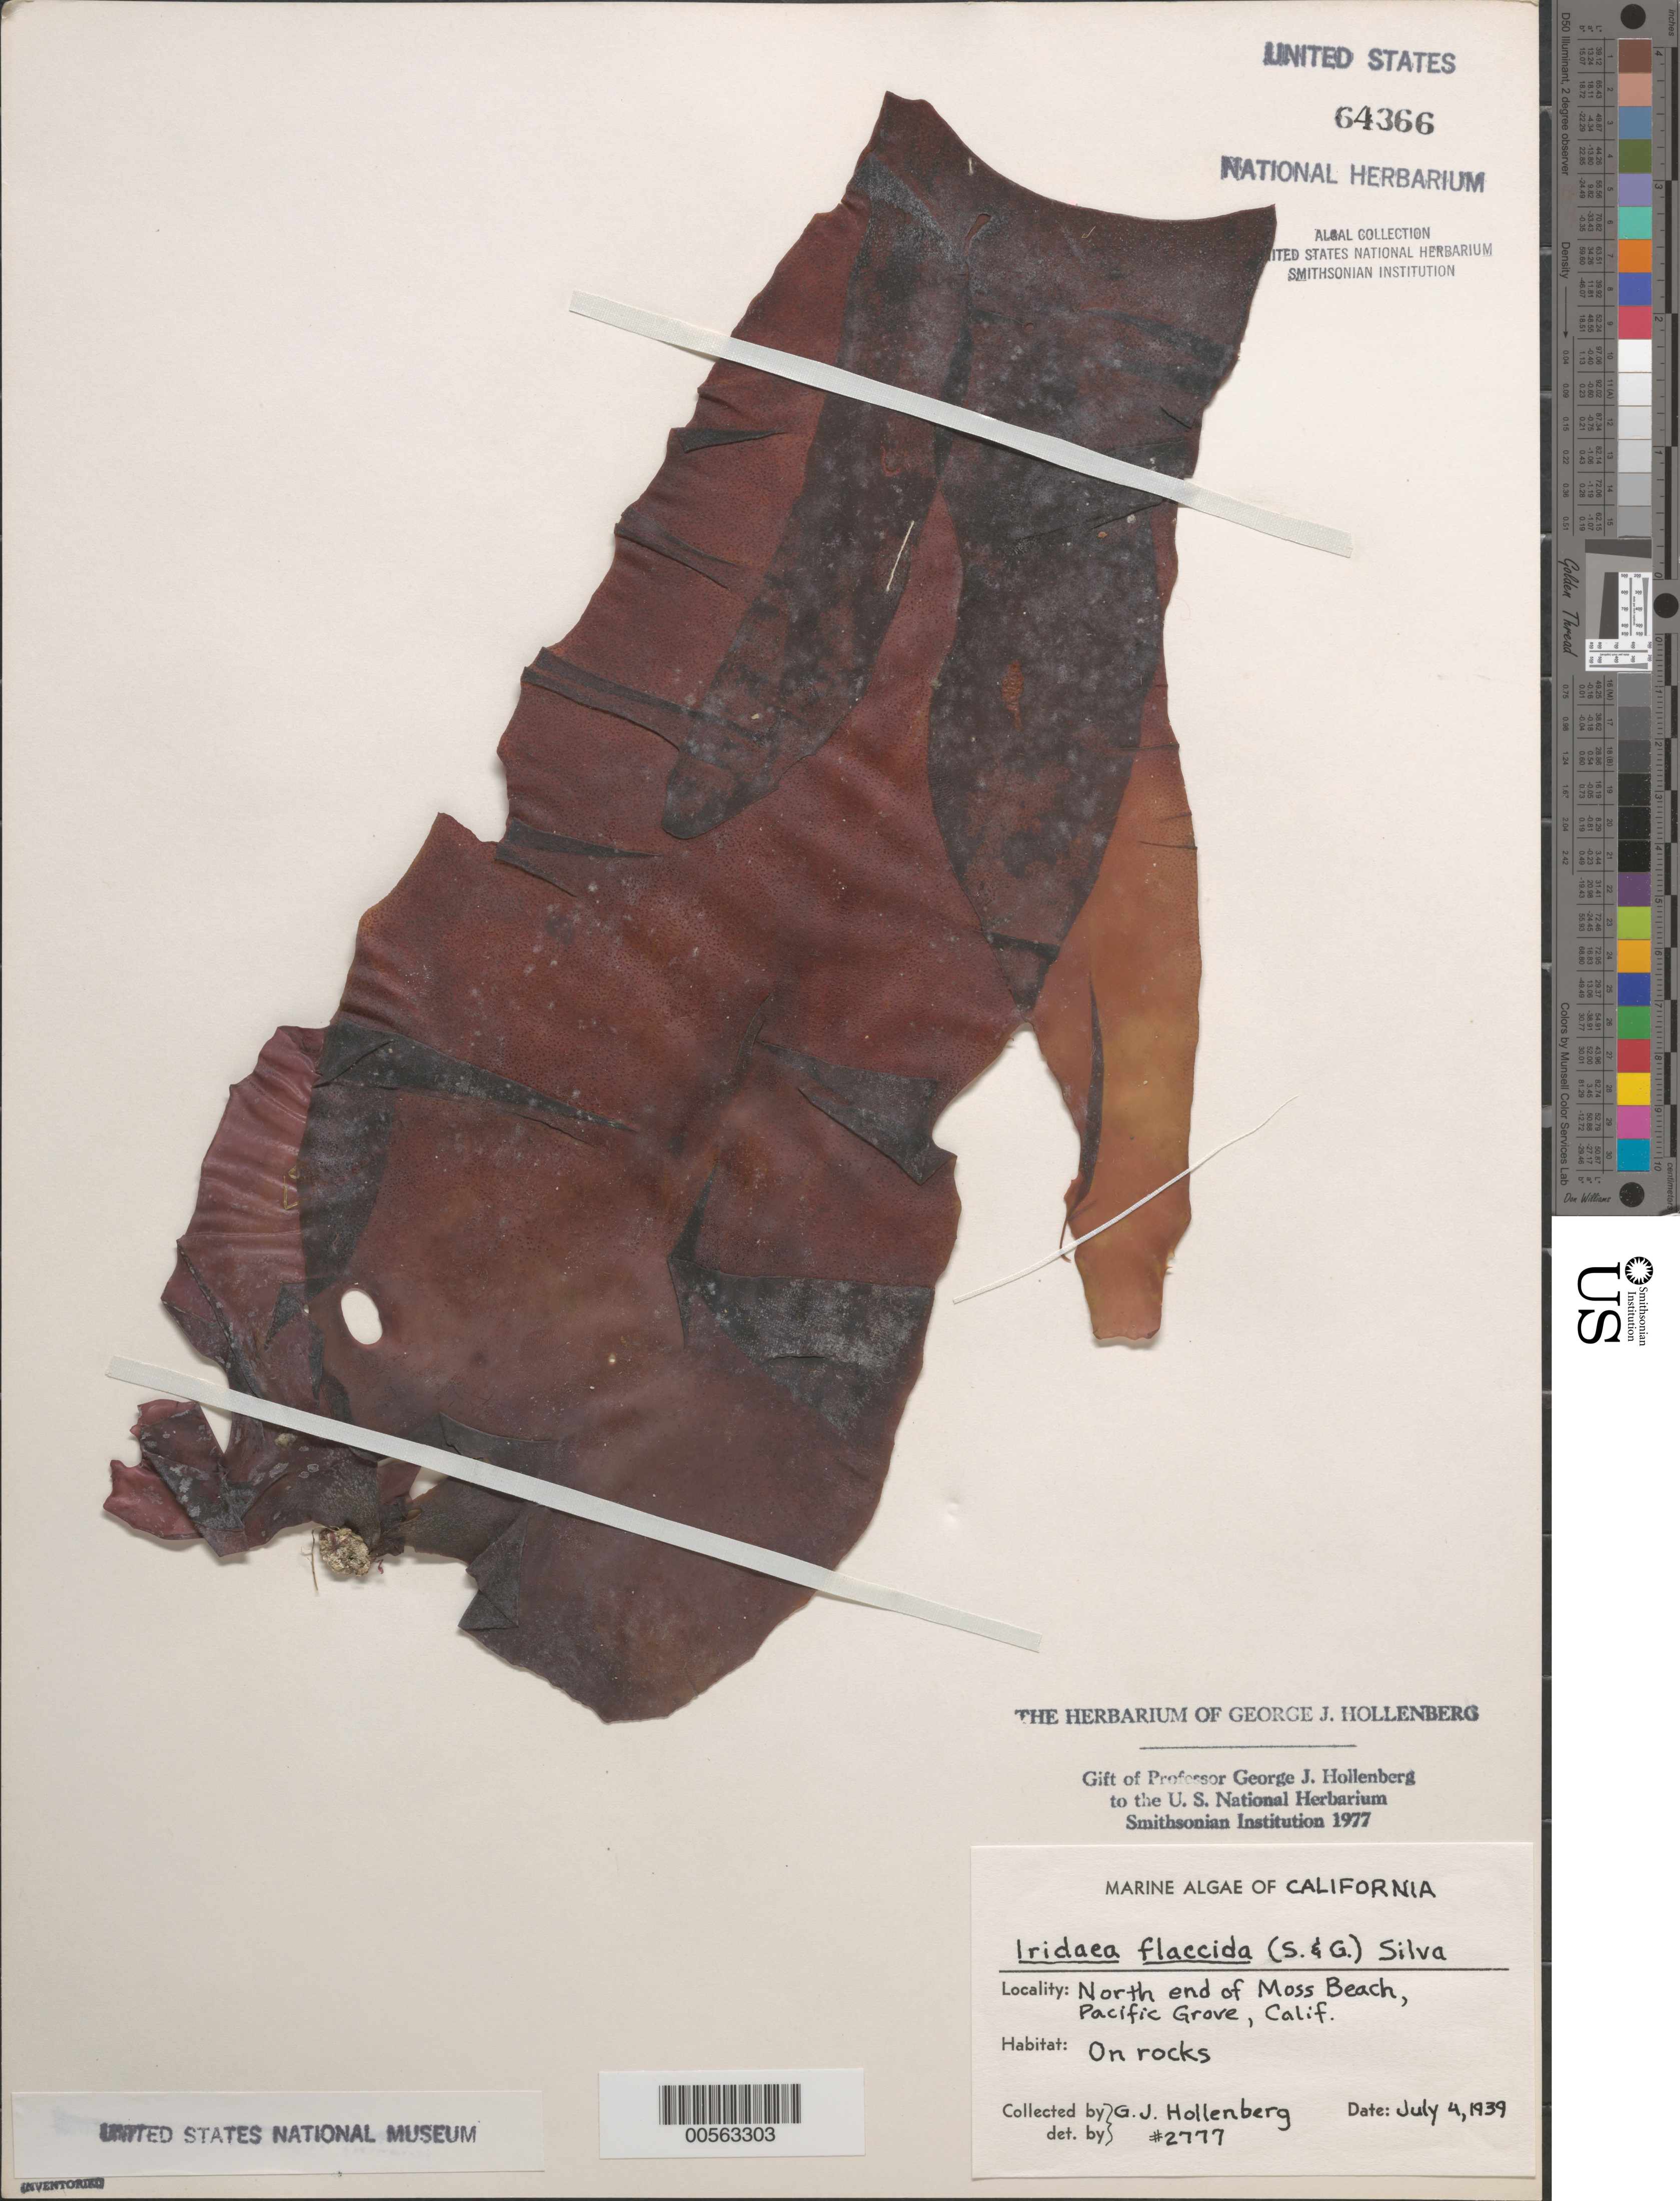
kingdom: Plantae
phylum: Rhodophyta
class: Florideophyceae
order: Gigartinales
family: Gigartinaceae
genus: Mazzaella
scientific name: Mazzaella flaccida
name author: (Setchell & N.L. Gardner) Fredericq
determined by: Algae name updating Project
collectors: G. Hollenberg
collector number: GJH 2777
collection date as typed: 04 Jul 1939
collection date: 1939-07-04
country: United States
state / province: California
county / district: Monterey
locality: Moss Beach, Pacific Grove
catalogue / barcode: US 64366